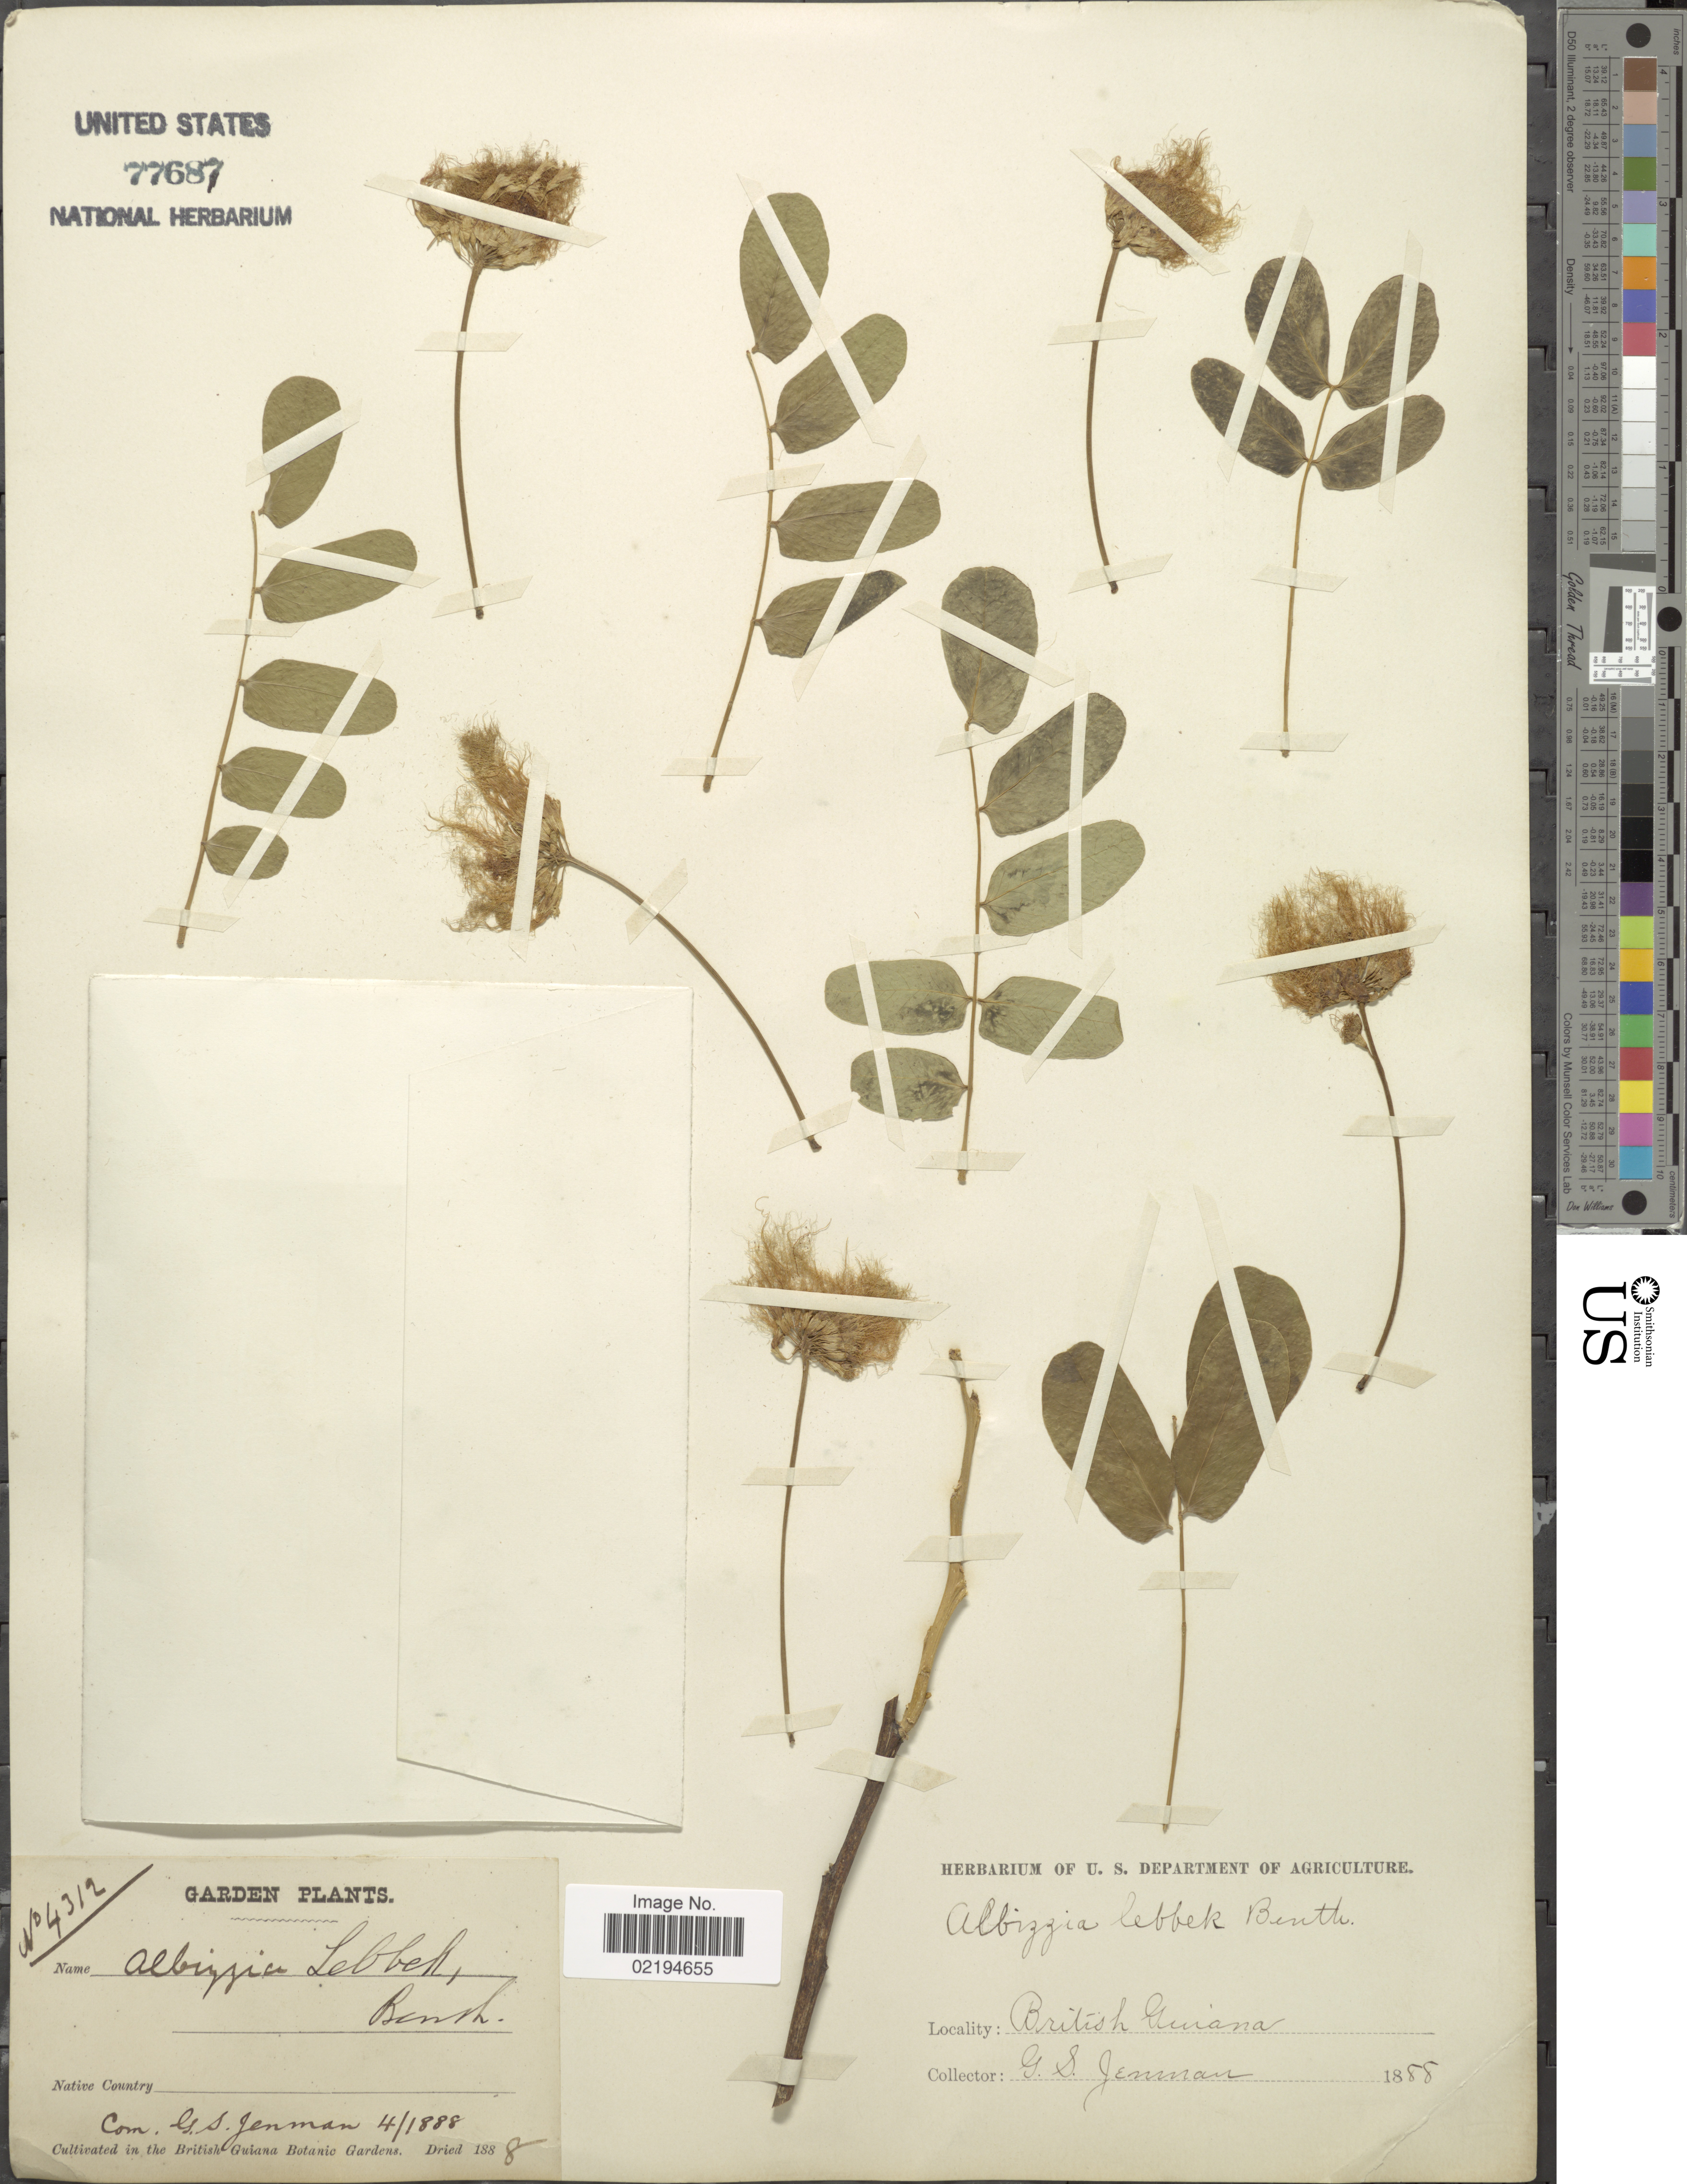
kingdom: Plantae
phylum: Tracheophyta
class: Magnoliopsida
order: Fabales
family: Fabaceae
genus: Albizia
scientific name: Albizia lebbeck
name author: (L.) Benth.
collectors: G. S. Jenman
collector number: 4312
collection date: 1888-04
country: Guyana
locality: Cultivated in the British Guiana Botanic Gardens.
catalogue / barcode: US 77687